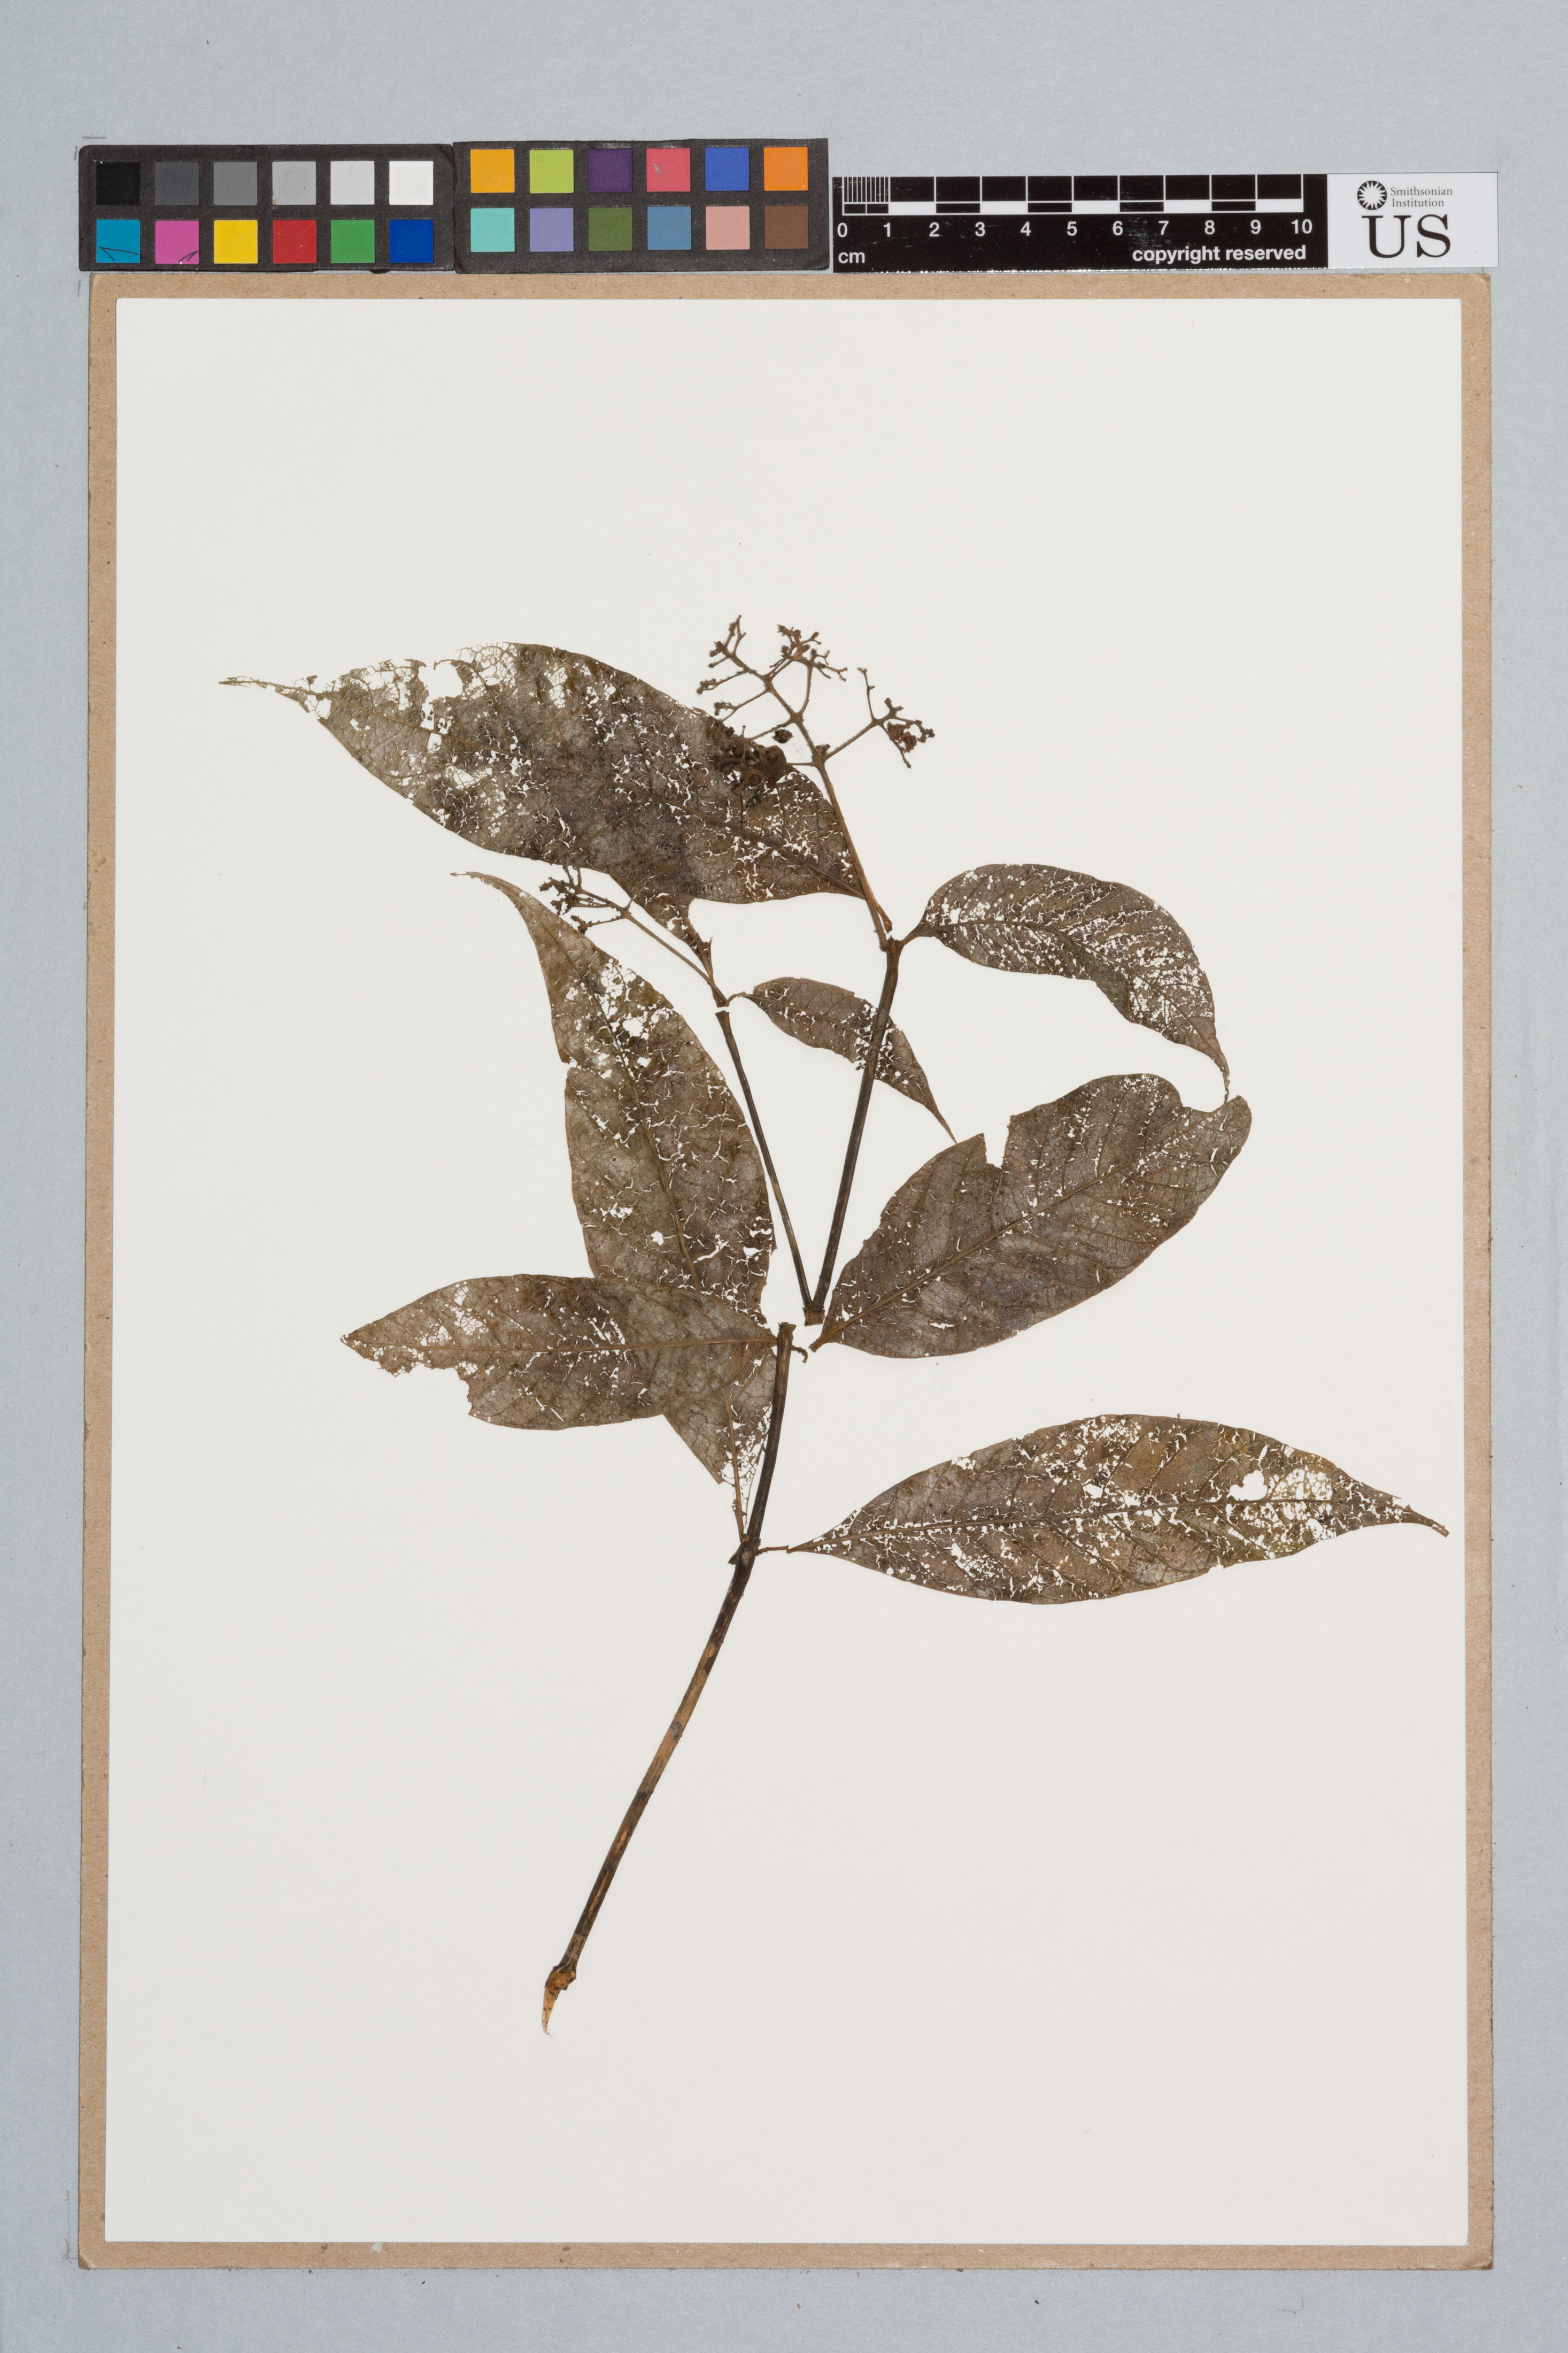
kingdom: Plantae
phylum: Tracheophyta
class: Magnoliopsida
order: Gentianales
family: Rubiaceae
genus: Psychotria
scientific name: Psychotria acuminata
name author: Benth.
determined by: Taylor, Charlotte M.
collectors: H. A. Gleason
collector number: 933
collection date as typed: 18-Jun-21 to 20-Jun-21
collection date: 1921-06-18/1921-06-20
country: Guyana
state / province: U. Demerara-Berbice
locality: Tumatumari Village, Potaro R.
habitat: Wet lowland forest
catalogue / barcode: US 1122972